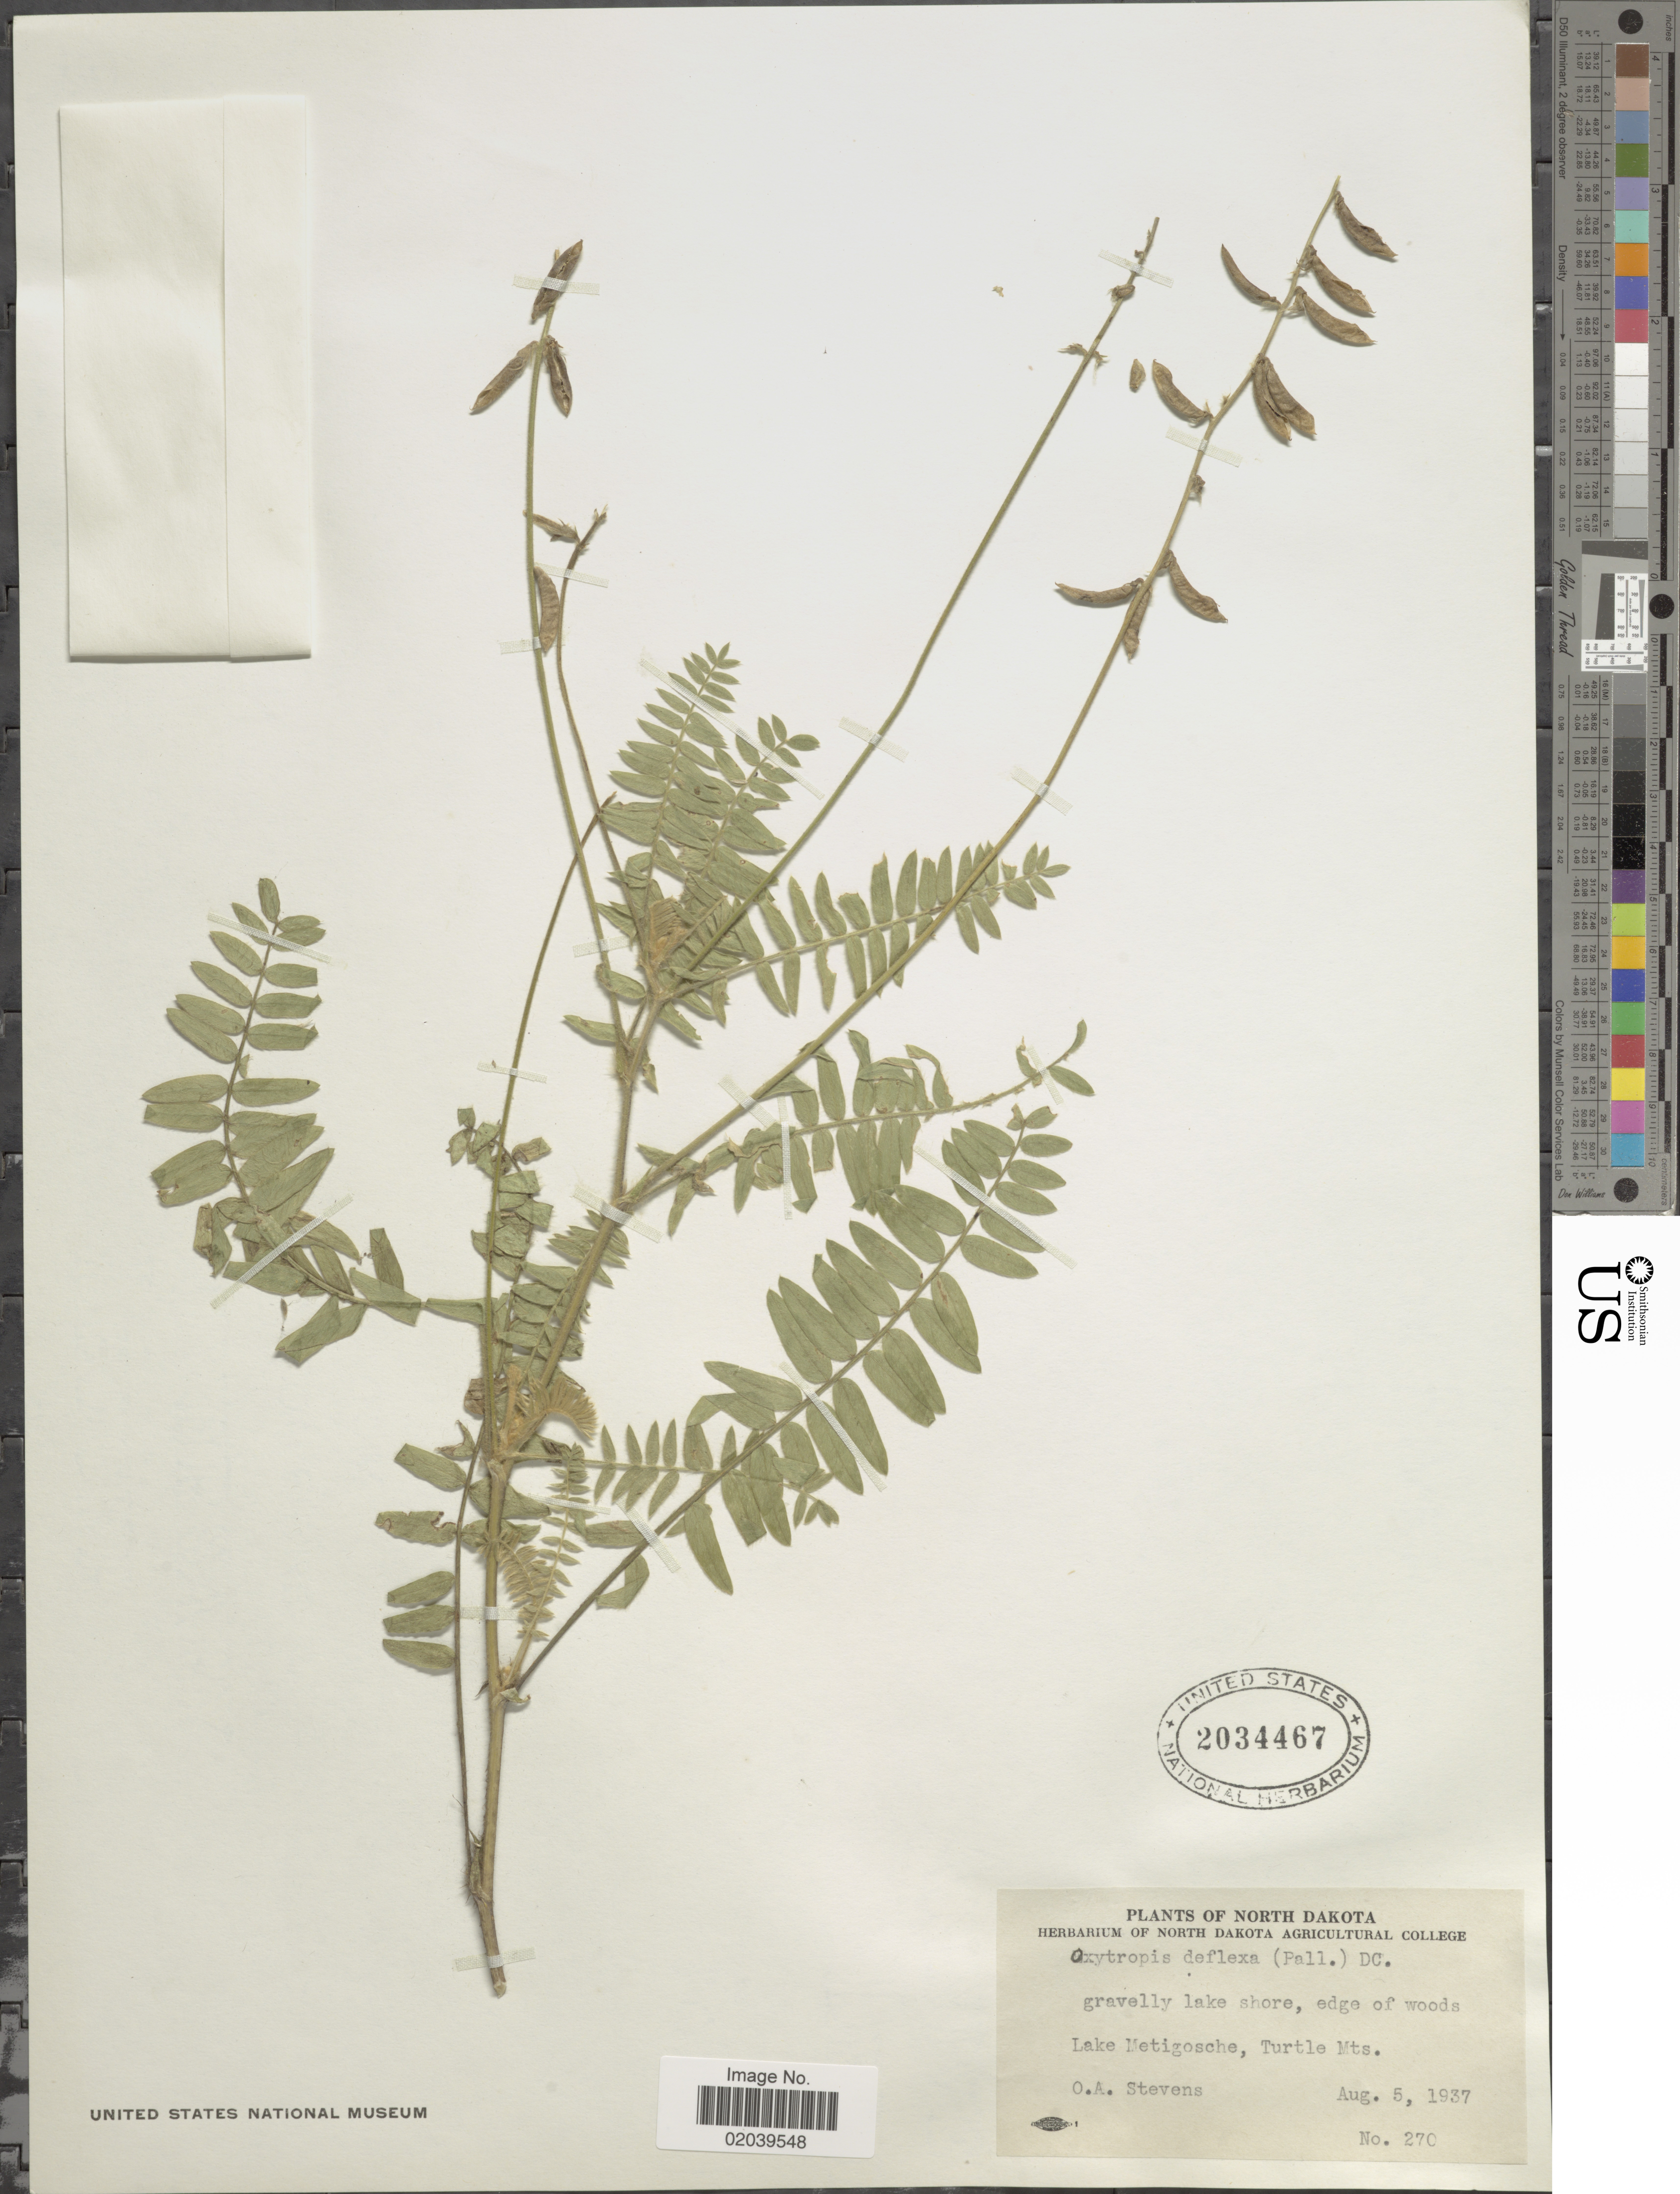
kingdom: Plantae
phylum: Tracheophyta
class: Magnoliopsida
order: Fabales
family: Fabaceae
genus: Oxytropis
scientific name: Oxytropis deflexa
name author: (Pall.) DC.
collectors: O. A. Stevens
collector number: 270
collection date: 1937-08-05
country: United States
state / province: North Dakota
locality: Lake Metigosche, Turtle Mts.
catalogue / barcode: US 32034467